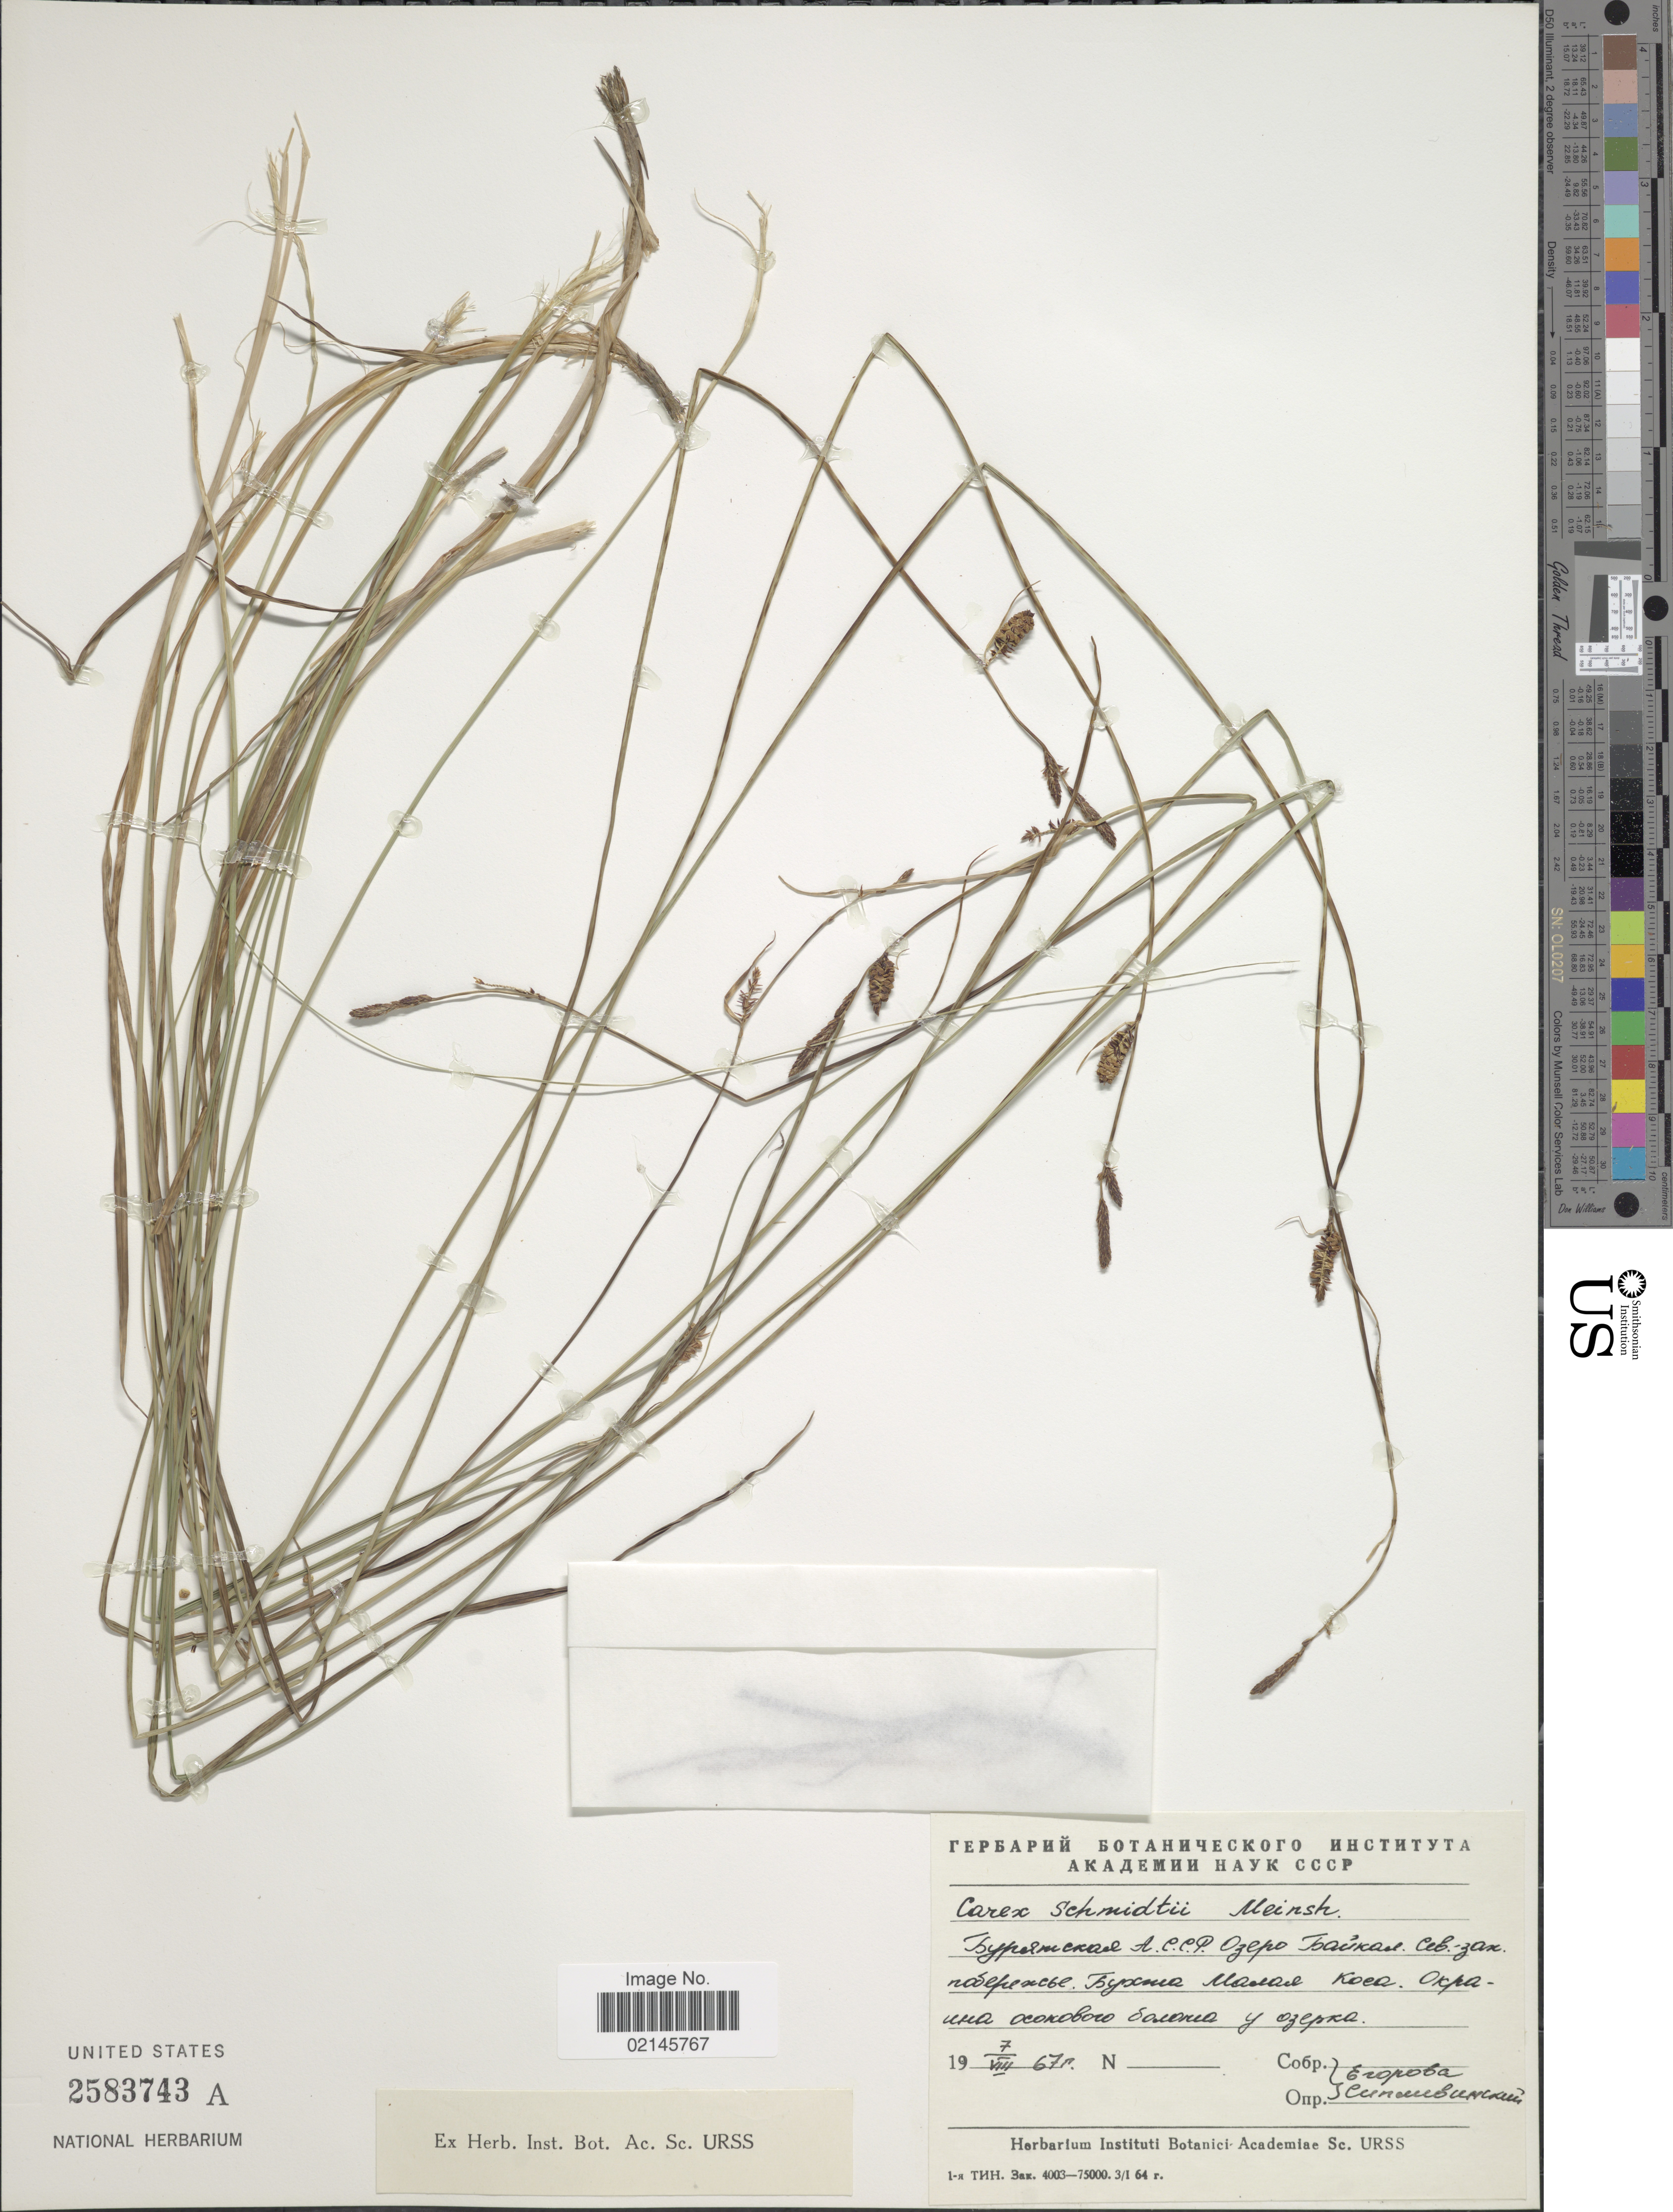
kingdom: Plantae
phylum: Tracheophyta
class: Liliopsida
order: Poales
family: Cyperaceae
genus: Carex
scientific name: Carex schmidtii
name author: Meinsh.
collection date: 1967-08-07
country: U.S.S.R.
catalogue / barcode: US 2583743A